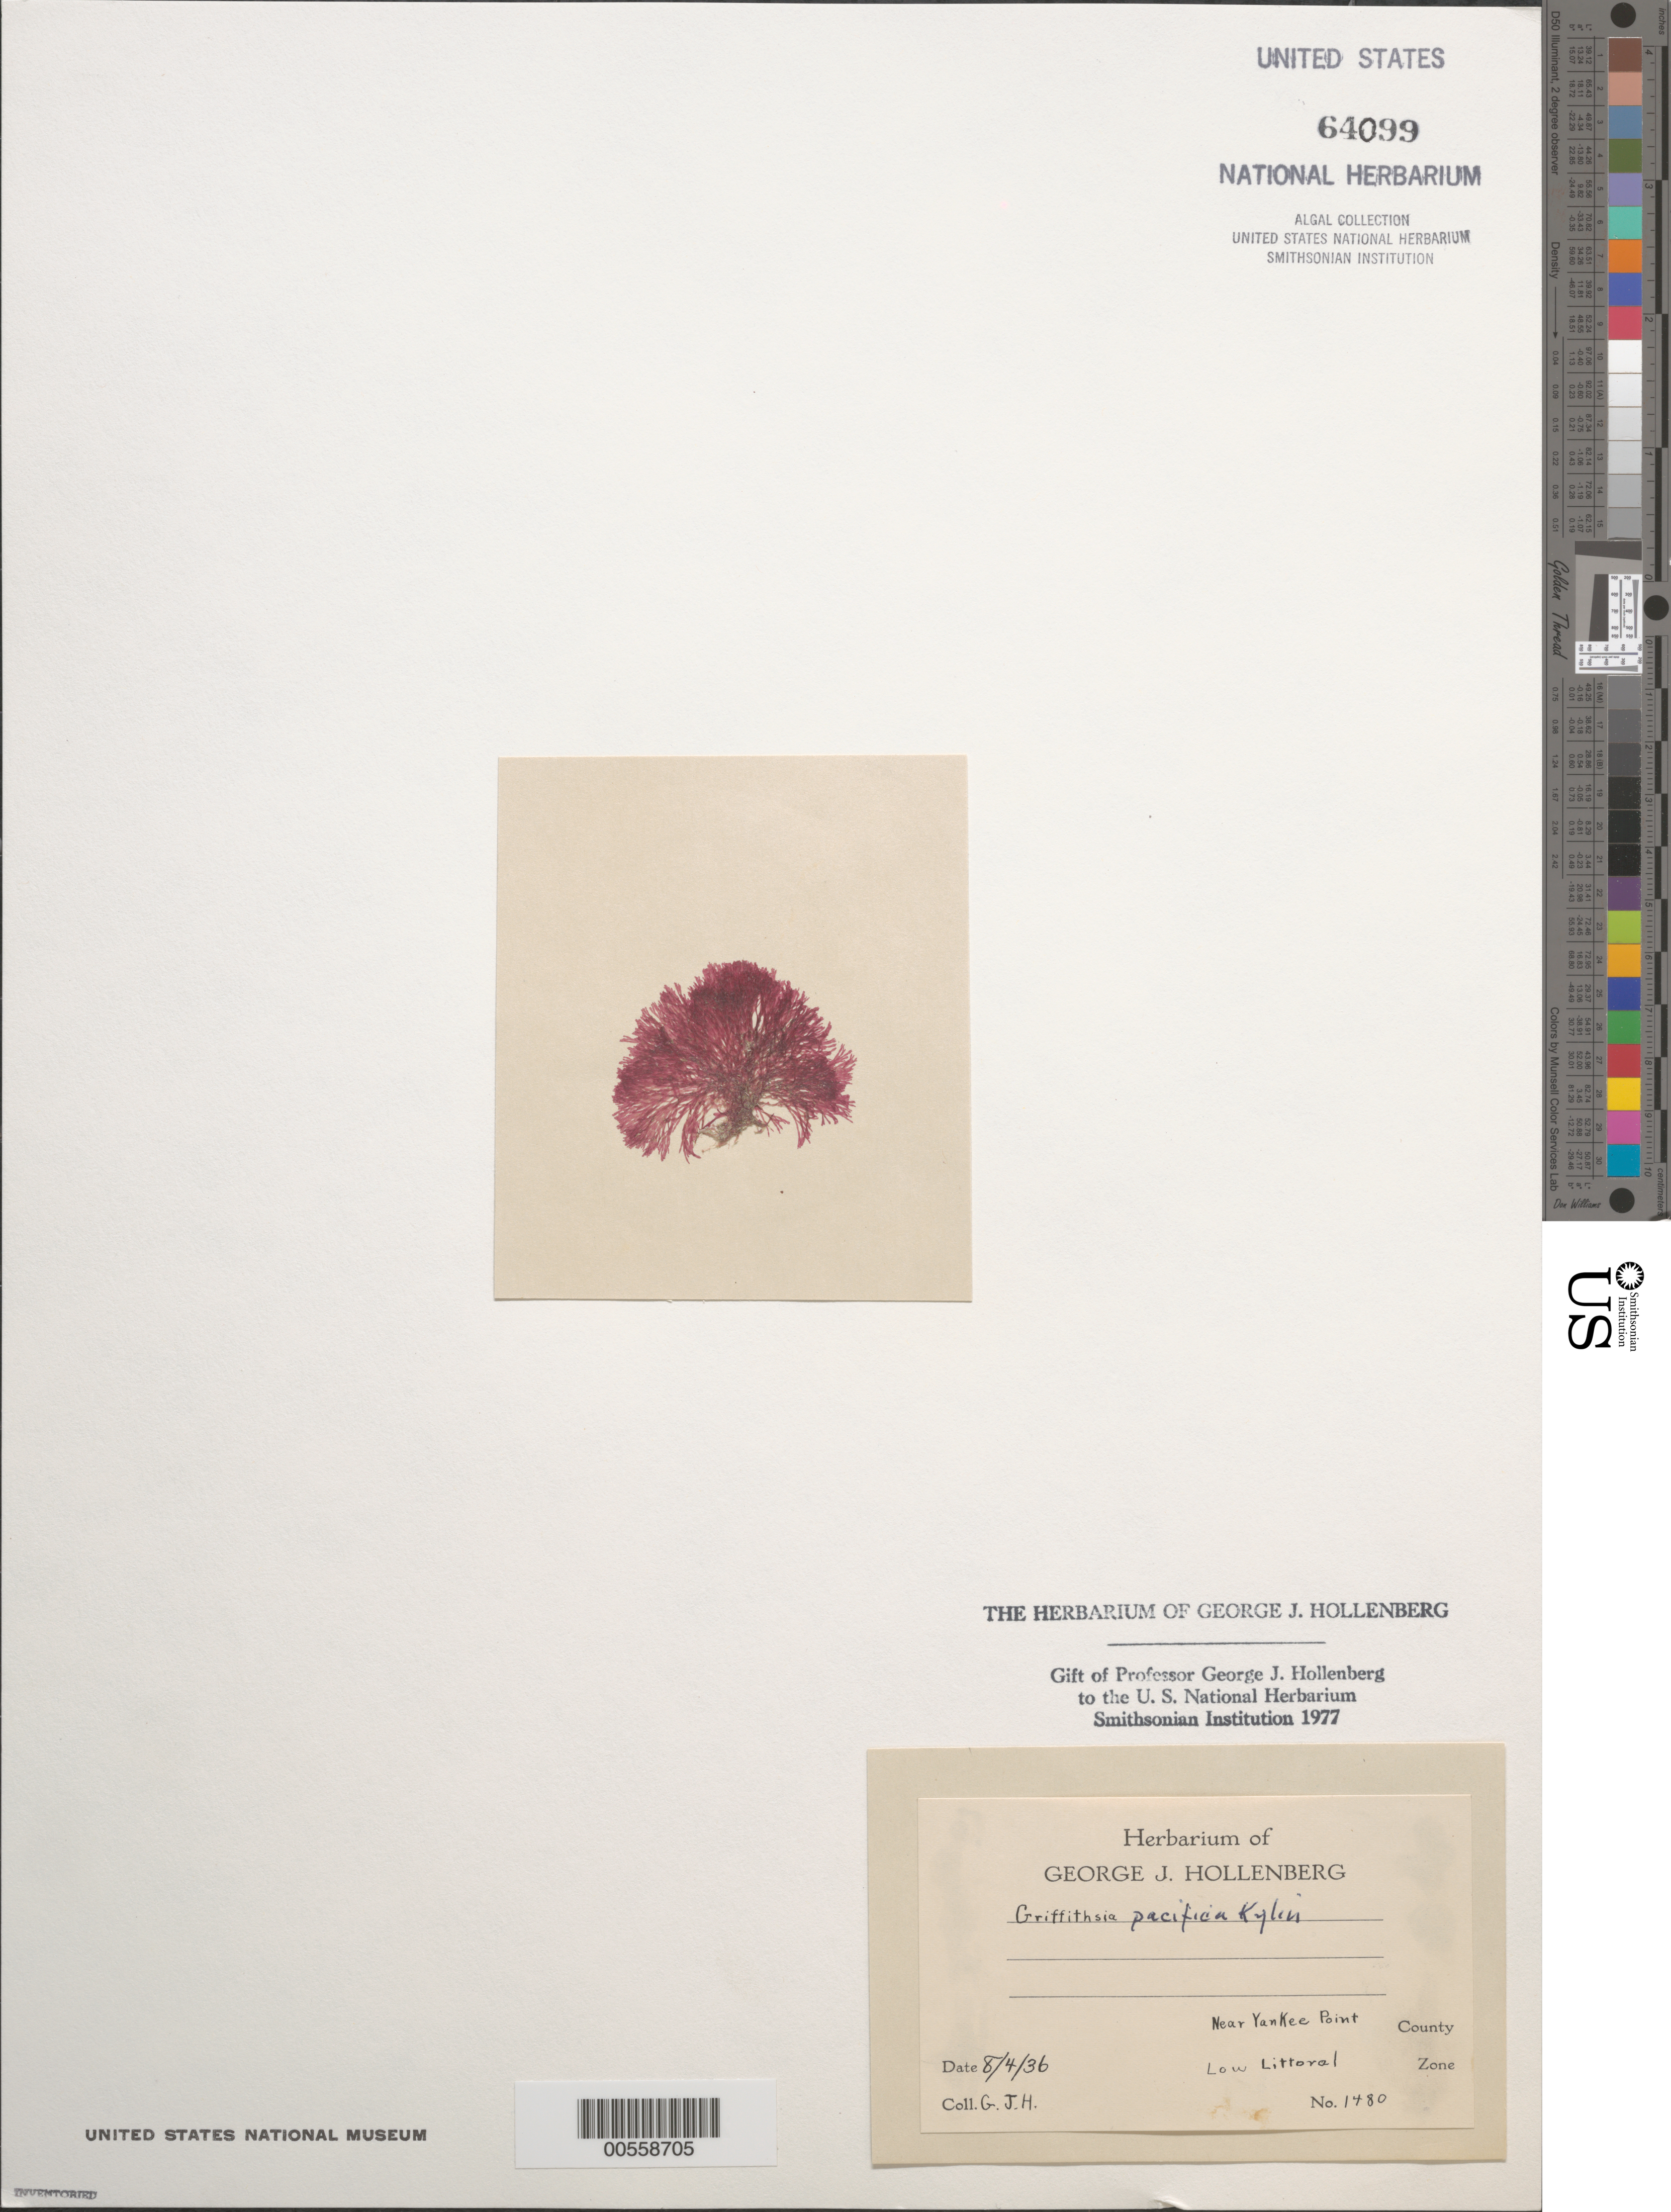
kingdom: Plantae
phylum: Rhodophyta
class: Florideophyceae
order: Ceramiales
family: Wrangeliaceae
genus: Griffithsia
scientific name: Griffithsia pacifica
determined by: Hollenberg, George J.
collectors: G. Hollenberg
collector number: GJH 1480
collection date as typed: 04 Aug 1936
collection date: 1936-08-04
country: United States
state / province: California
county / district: Monterey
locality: Near Yankee Point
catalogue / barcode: US 64099